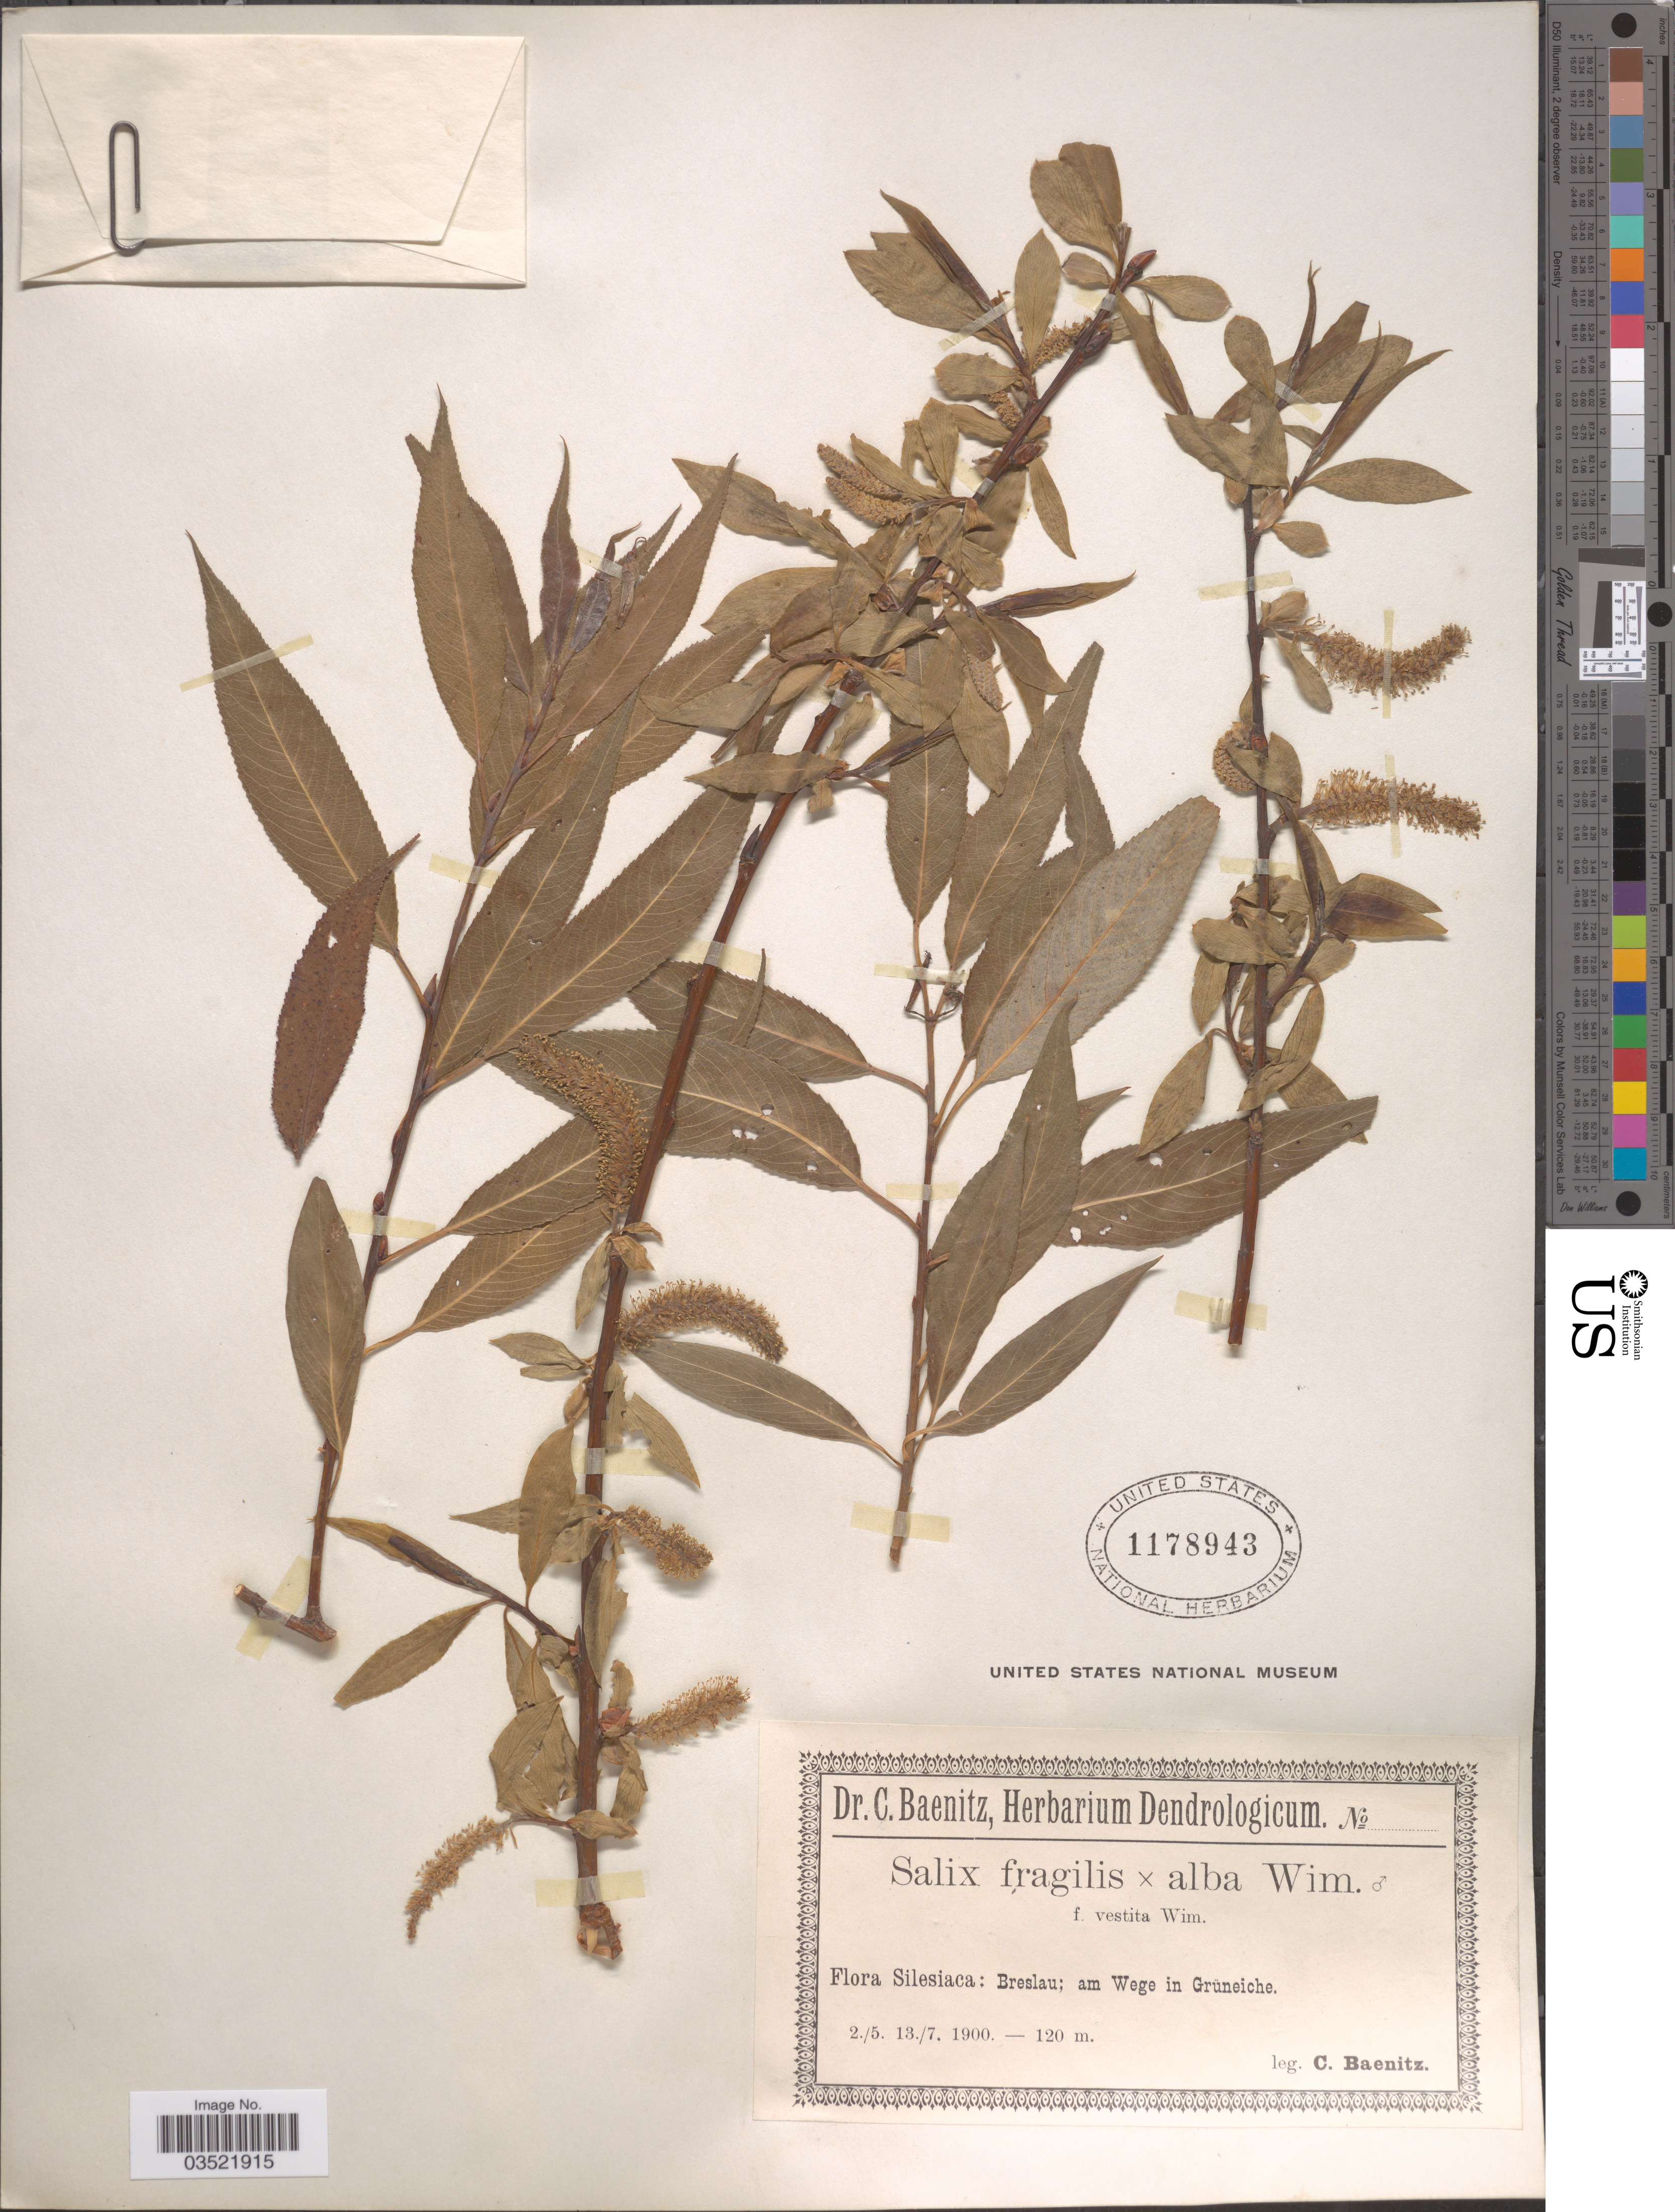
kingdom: Plantae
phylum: Tracheophyta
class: Magnoliopsida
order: Malpighiales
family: Salicaceae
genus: Salix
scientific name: Salix fragilis x S. alba f. vestita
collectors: C. G. Baenitz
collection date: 1900-05-02/1900-07-13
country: Poland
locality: Silesiaca: Breslau; am Wege in Grüneiche.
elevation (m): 120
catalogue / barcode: US 1178943